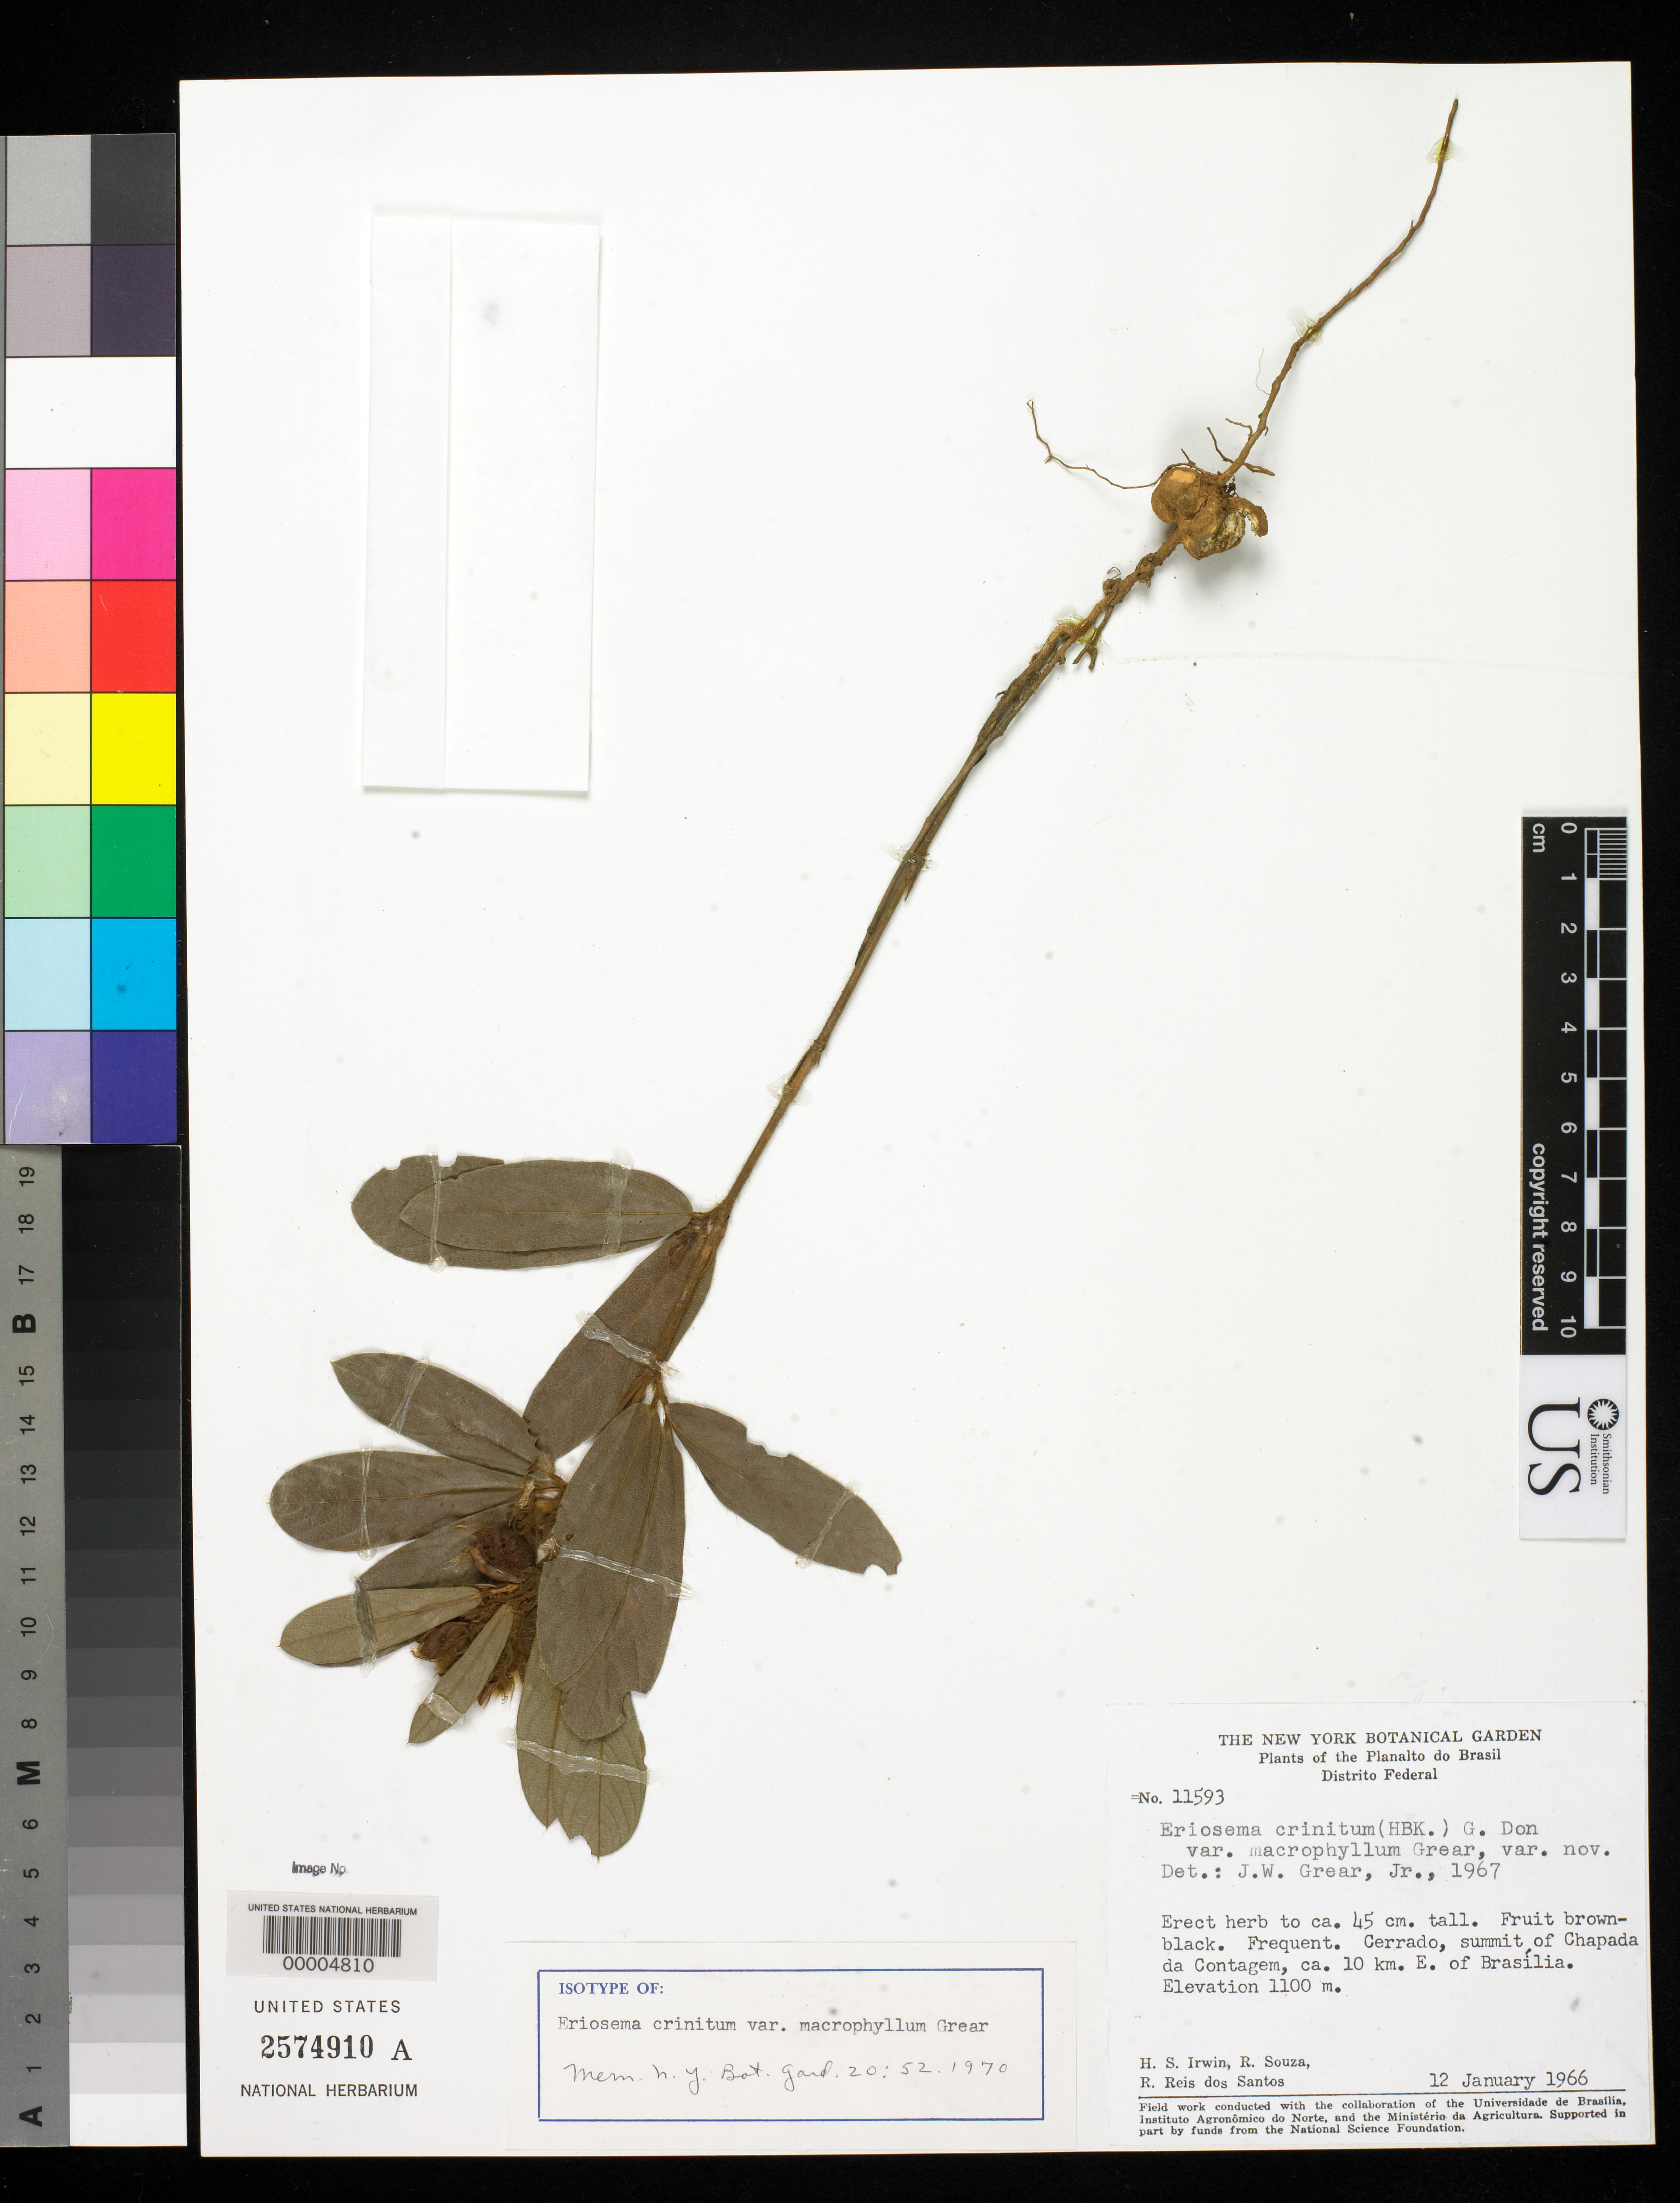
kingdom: Plantae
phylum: Tracheophyta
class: Magnoliopsida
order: Fabales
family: Fabaceae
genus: Eriosema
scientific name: Eriosema crinitum var. macrophyllum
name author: Grear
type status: Isotype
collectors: H. Irwin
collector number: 11593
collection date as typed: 12 Jan 1966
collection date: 1966-01-12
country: Brazil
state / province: Distrito Federal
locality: Summit of Chapada da Contagem.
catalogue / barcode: US 2574910A